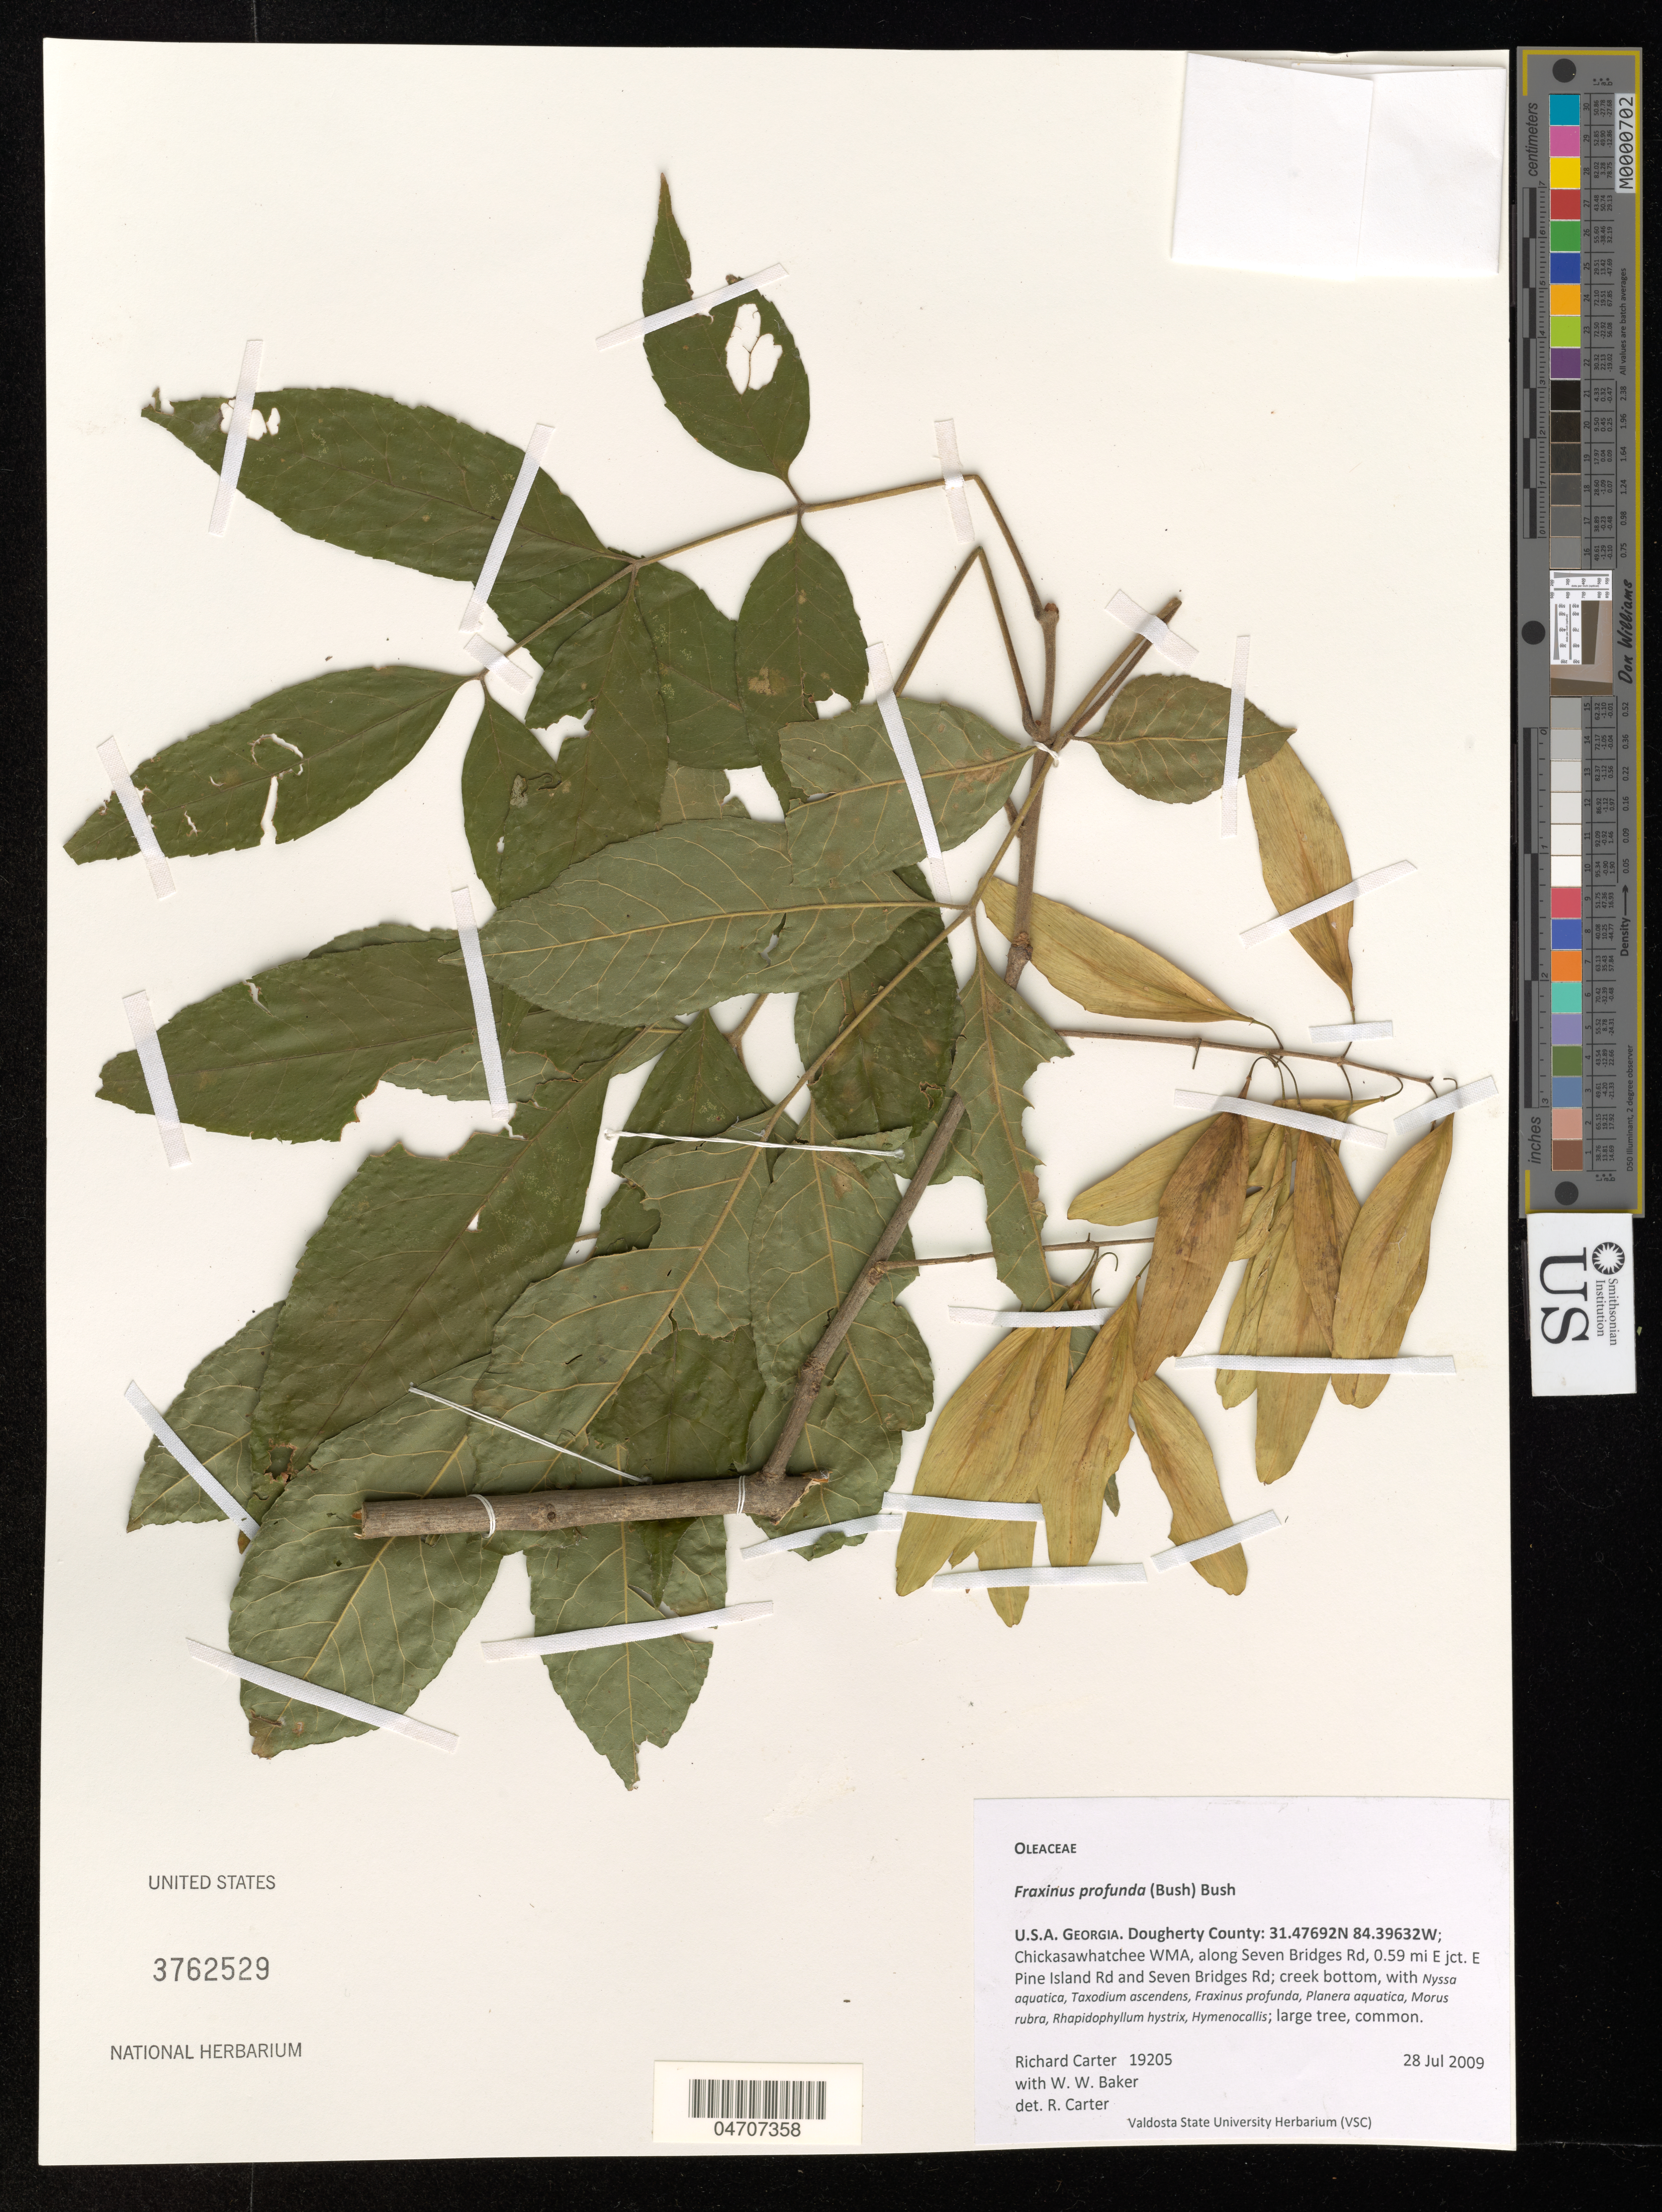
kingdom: Plantae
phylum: Tracheophyta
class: Magnoliopsida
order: Lamiales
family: Oleaceae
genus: Fraxinus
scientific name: Fraxinus profunda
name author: (Bush) Bush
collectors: R. Carter & W. Baker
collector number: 19205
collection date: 2009-07-28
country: United States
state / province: Georgia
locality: Dougherty County: Chickasawhatchee WMA, along Seven Bridges Rd, 0.59 mi E jct. E Pine Island Rd and Seven Bridges Rd; creek bottom.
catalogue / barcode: US 3762529